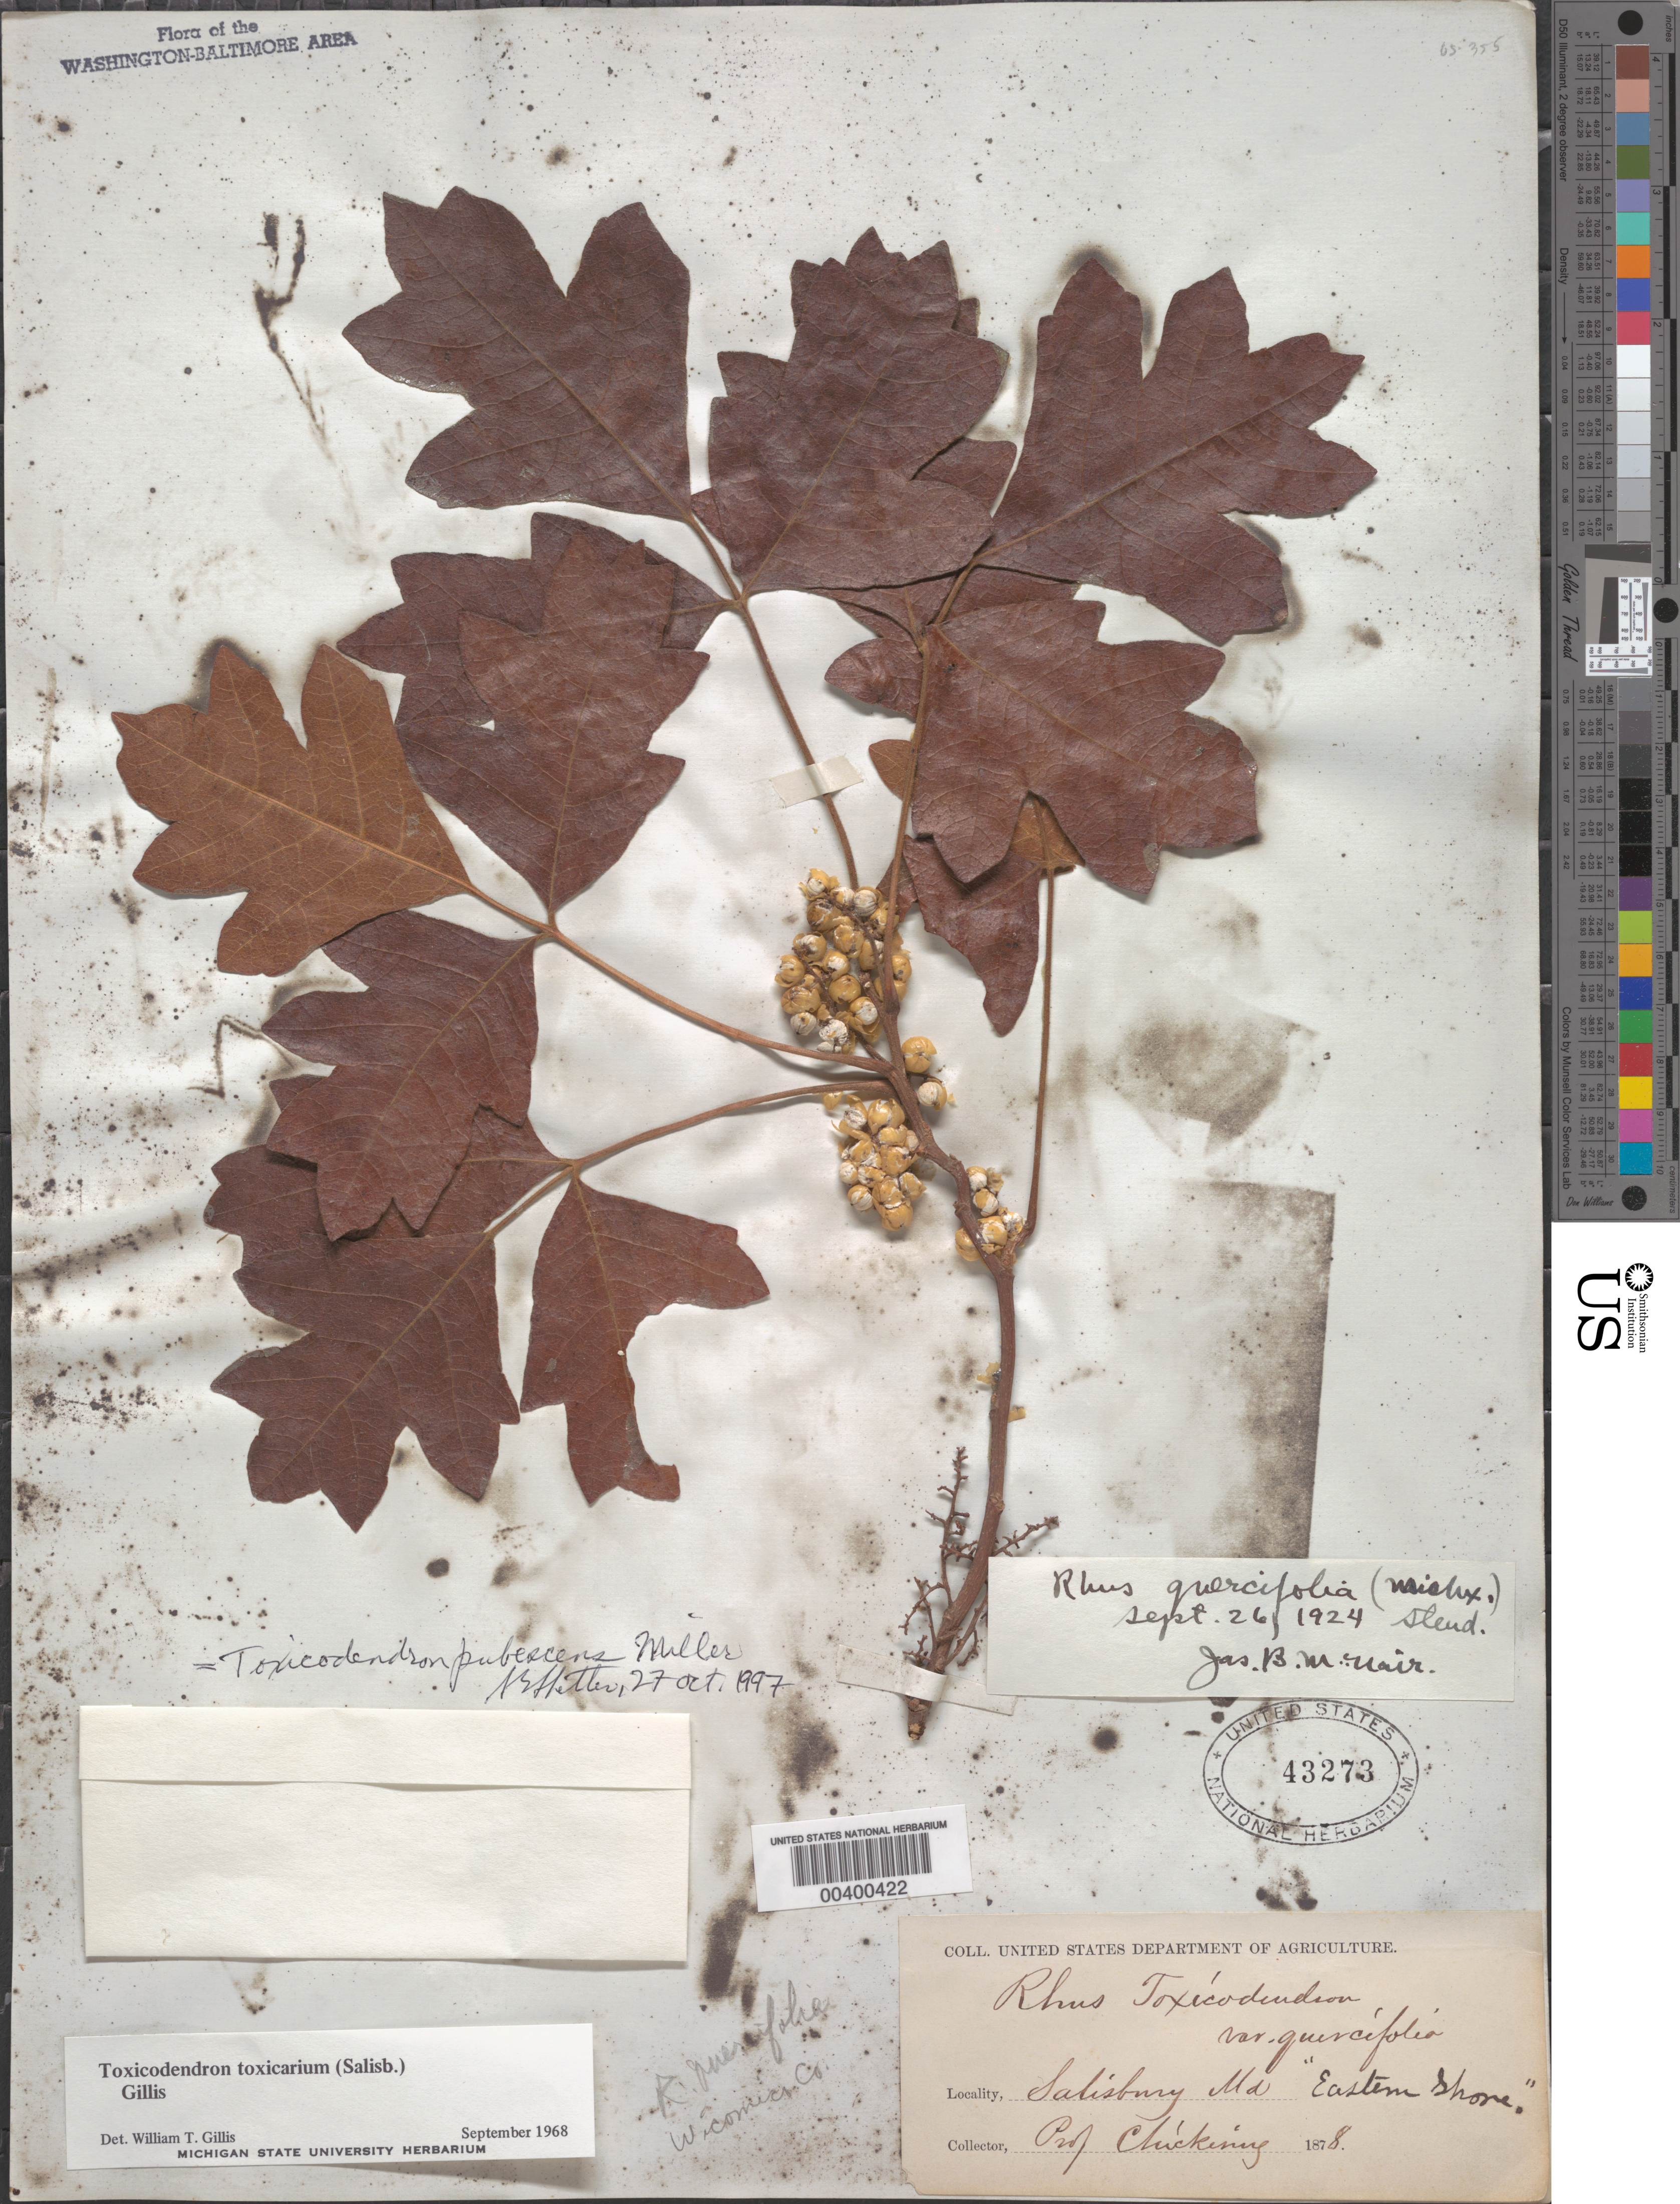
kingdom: Plantae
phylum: Tracheophyta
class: Magnoliopsida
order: Sapindales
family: Anacardiaceae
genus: Toxicodendron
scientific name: Toxicodendron pubescens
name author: Mill.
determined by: Shetler, Stanwyn G., (US), NMNH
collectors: J. W. Chickering Jr. & W. T. Gillis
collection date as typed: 1878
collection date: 1878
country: United States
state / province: Maryland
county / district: Wicomico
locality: Salisbury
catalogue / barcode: US 43273